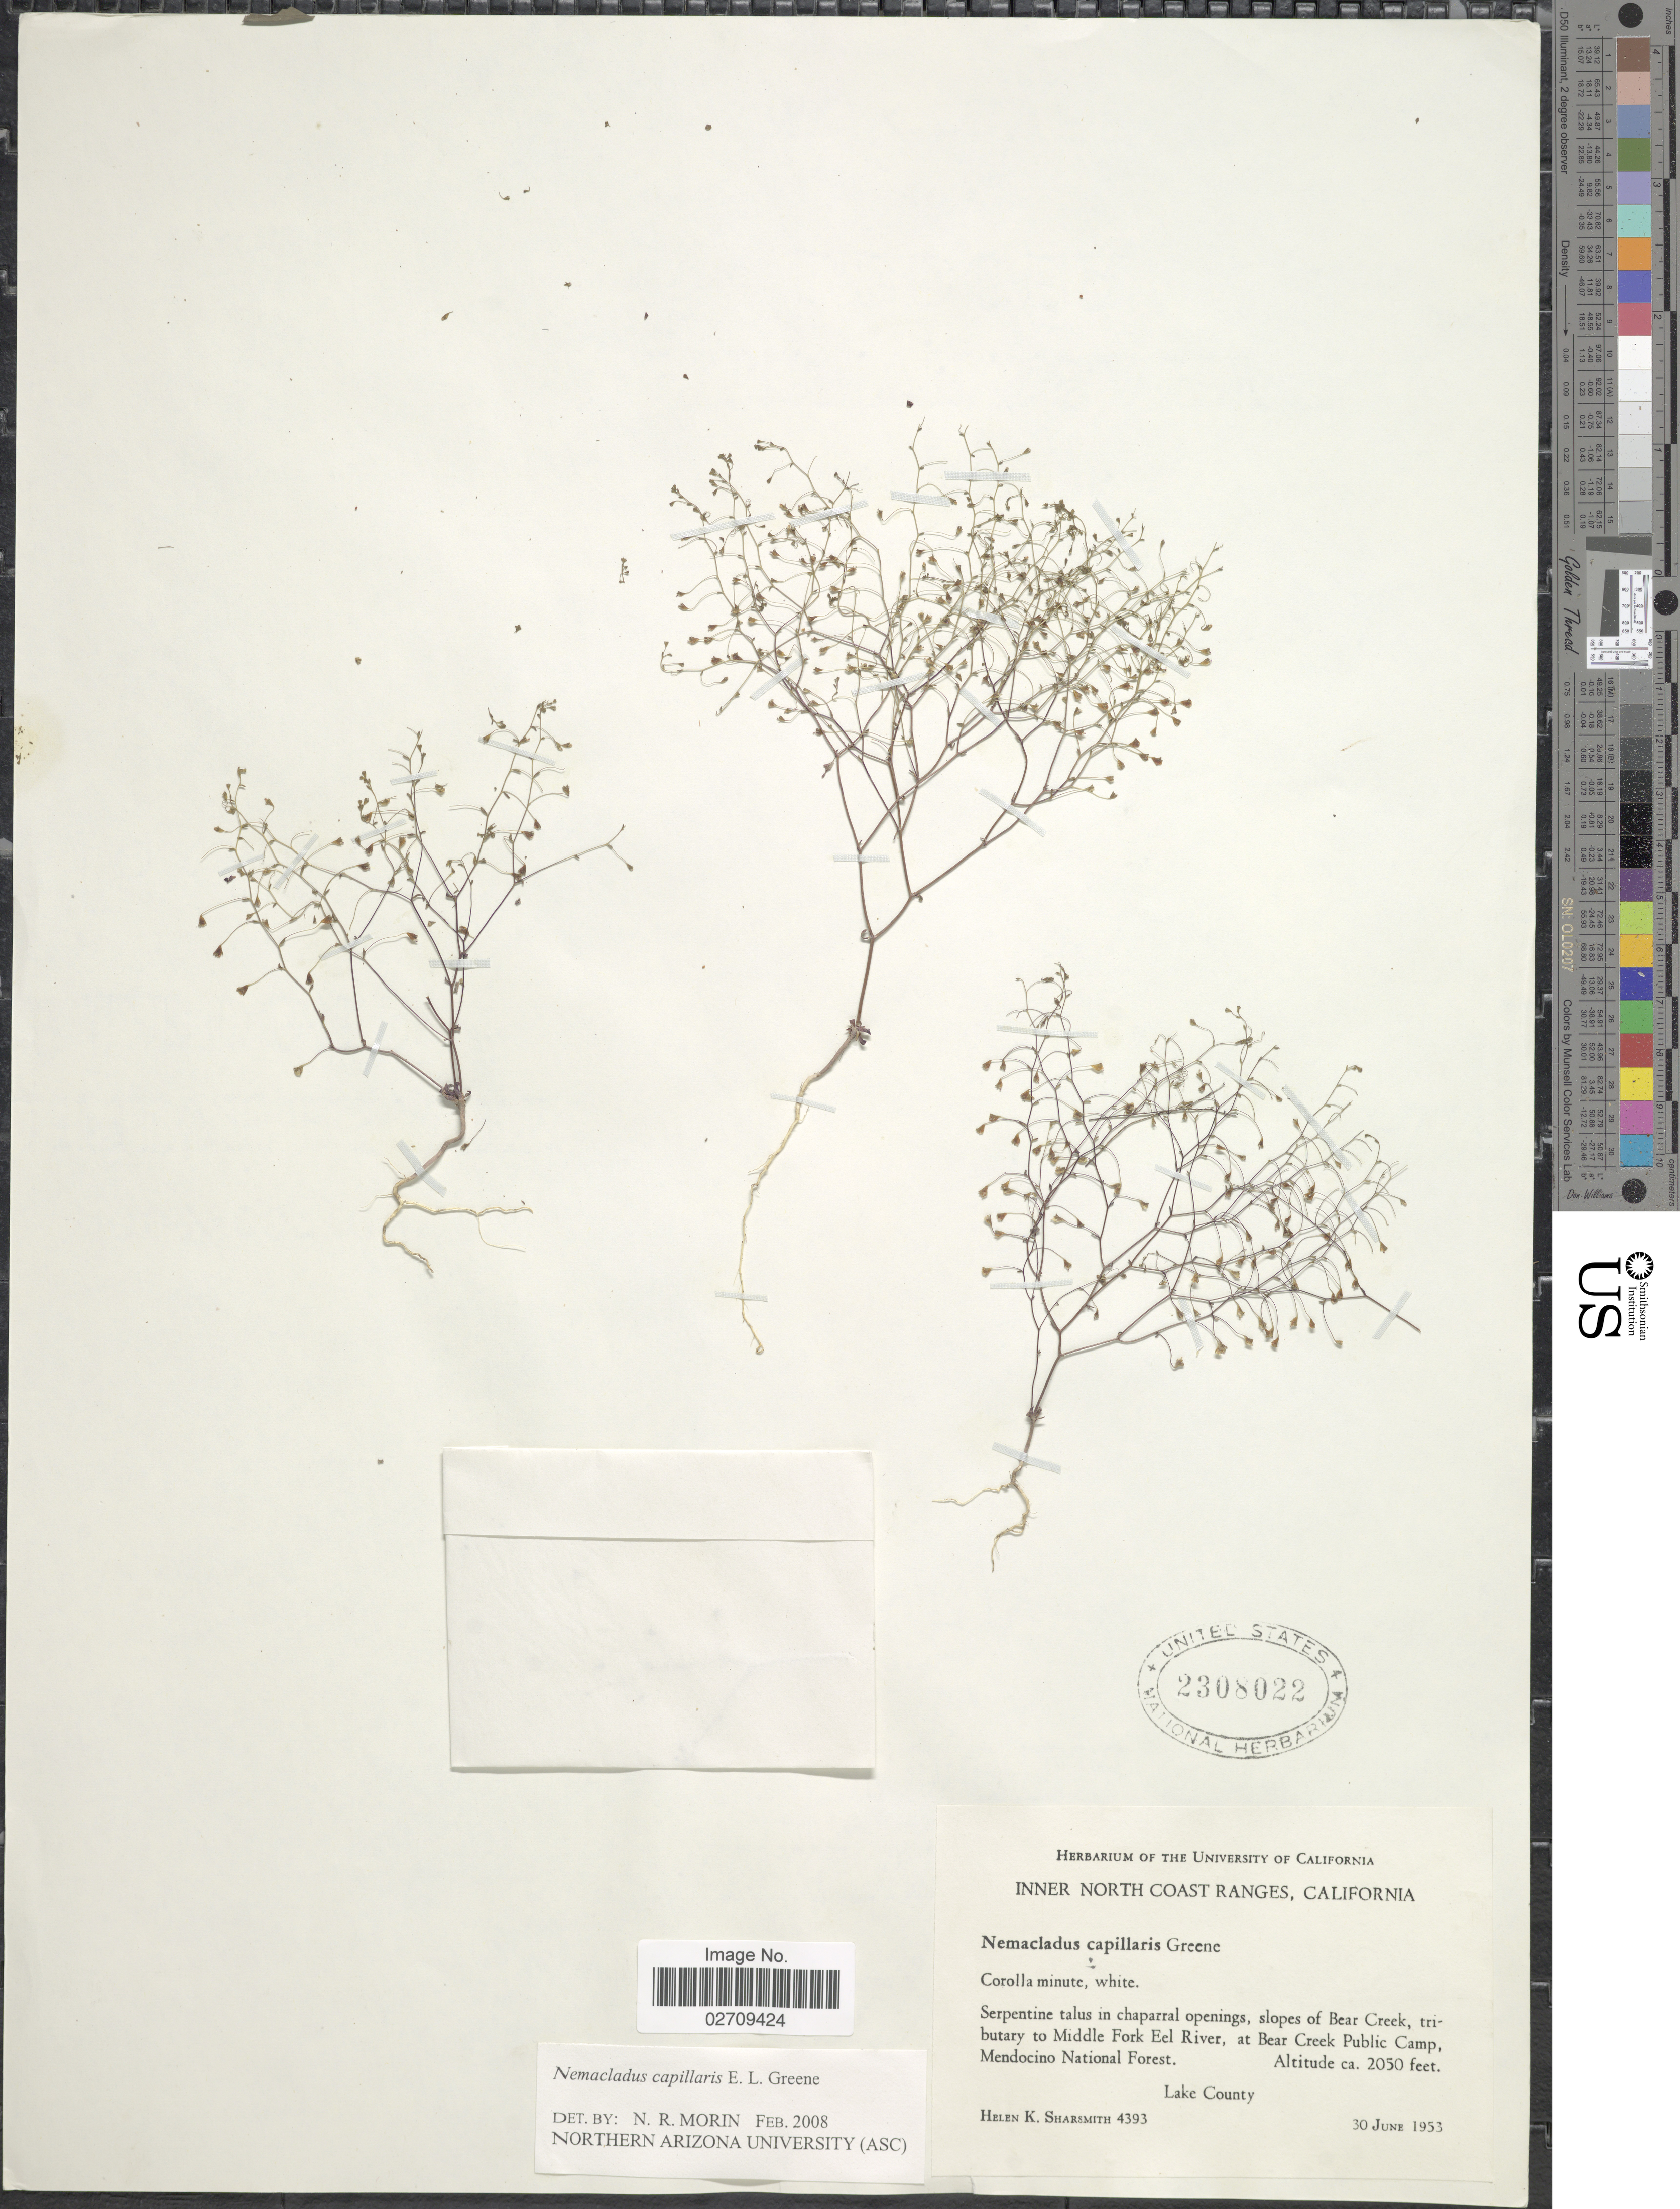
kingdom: Plantae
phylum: Tracheophyta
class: Magnoliopsida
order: Asterales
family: Campanulaceae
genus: Nemacladus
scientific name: Nemacladus capillaris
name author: S.W. Greene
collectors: H. Sharsmith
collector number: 4393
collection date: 1953-06-30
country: United States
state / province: California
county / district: Lake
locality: Inner North Coast Ranges, slopes of Bear Creek, tributary to Middle Fork Eel River, at Bear Creek Public Camp, Mendocino National Forest, Lake County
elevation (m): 625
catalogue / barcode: US 2308022